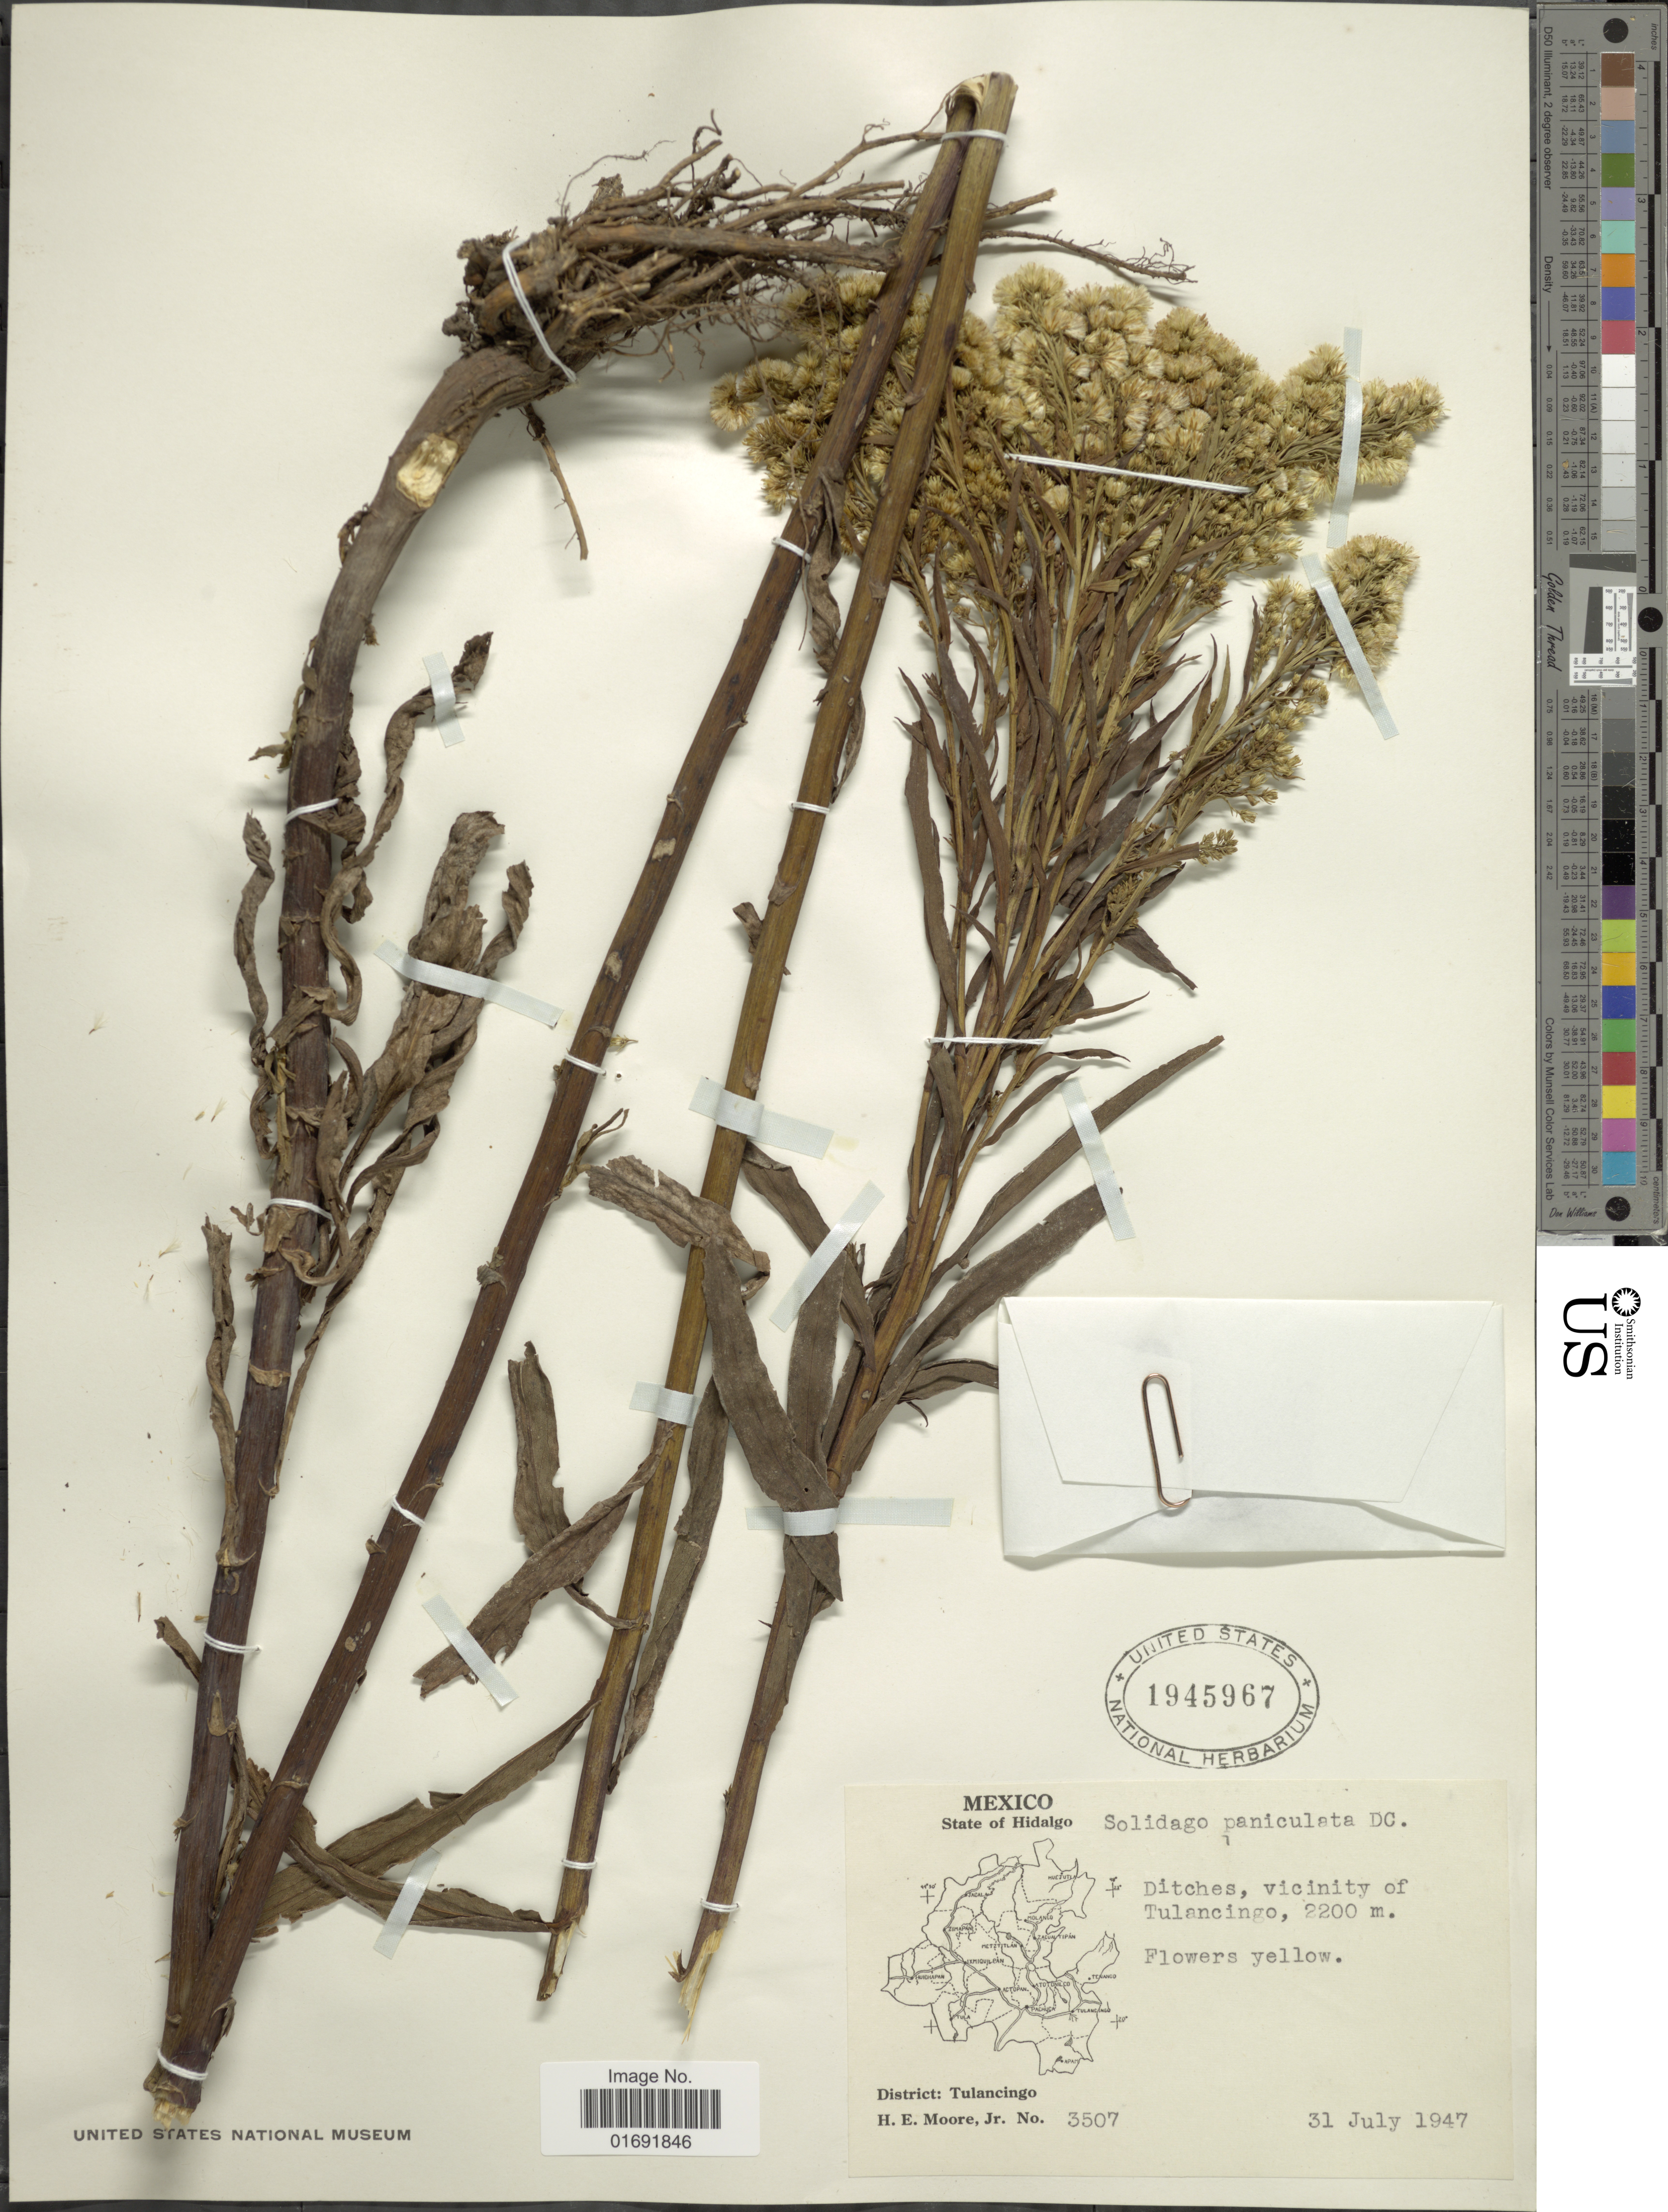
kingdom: Plantae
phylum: Tracheophyta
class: Magnoliopsida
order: Asterales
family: Asteraceae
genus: Solidago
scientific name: Solidago paniculata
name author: DC.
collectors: H. Moore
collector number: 3507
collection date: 1947-07-31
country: Mexico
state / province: Hidalgo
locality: Ditches, vicinity of Tulancingo, District Tulancingo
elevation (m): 2200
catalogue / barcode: US 1945967